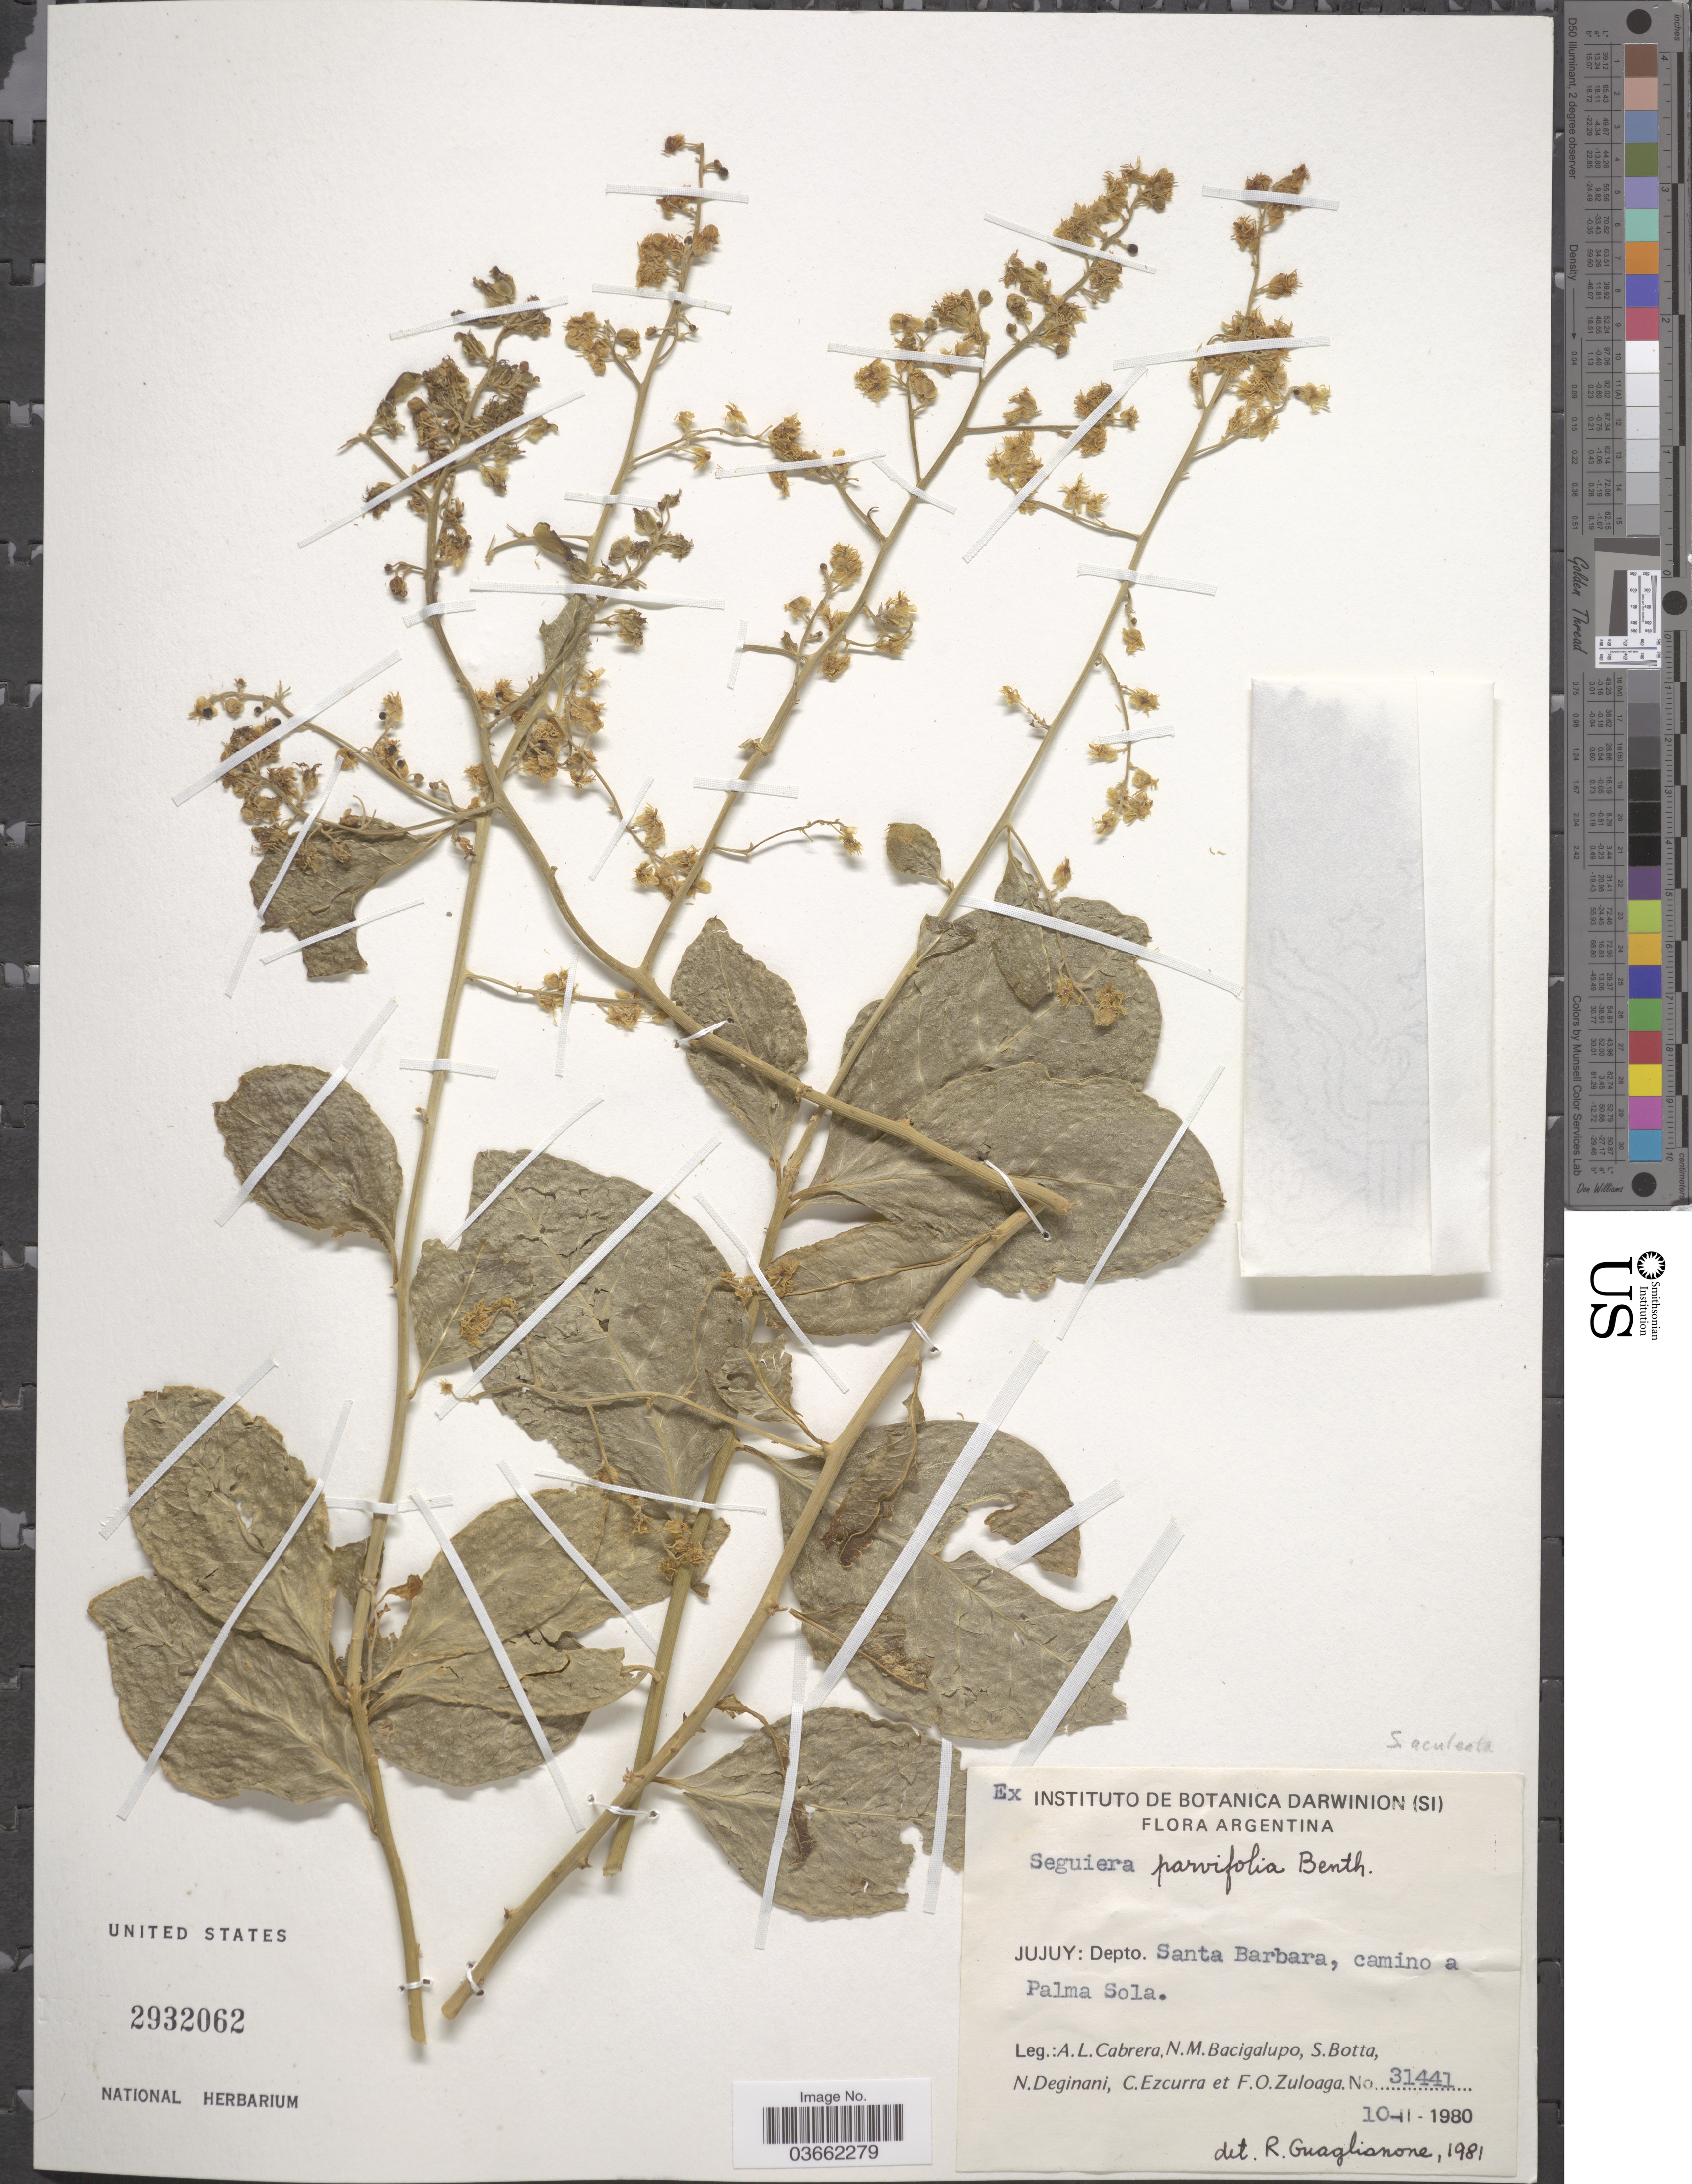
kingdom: Plantae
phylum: Tracheophyta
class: Magnoliopsida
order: Caryophyllales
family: Phytolaccaceae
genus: Seguieria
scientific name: Seguieria aculeata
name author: Jacq.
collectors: A. L. Cabrera, N. M. Bacigalupo, S. Botta, N. Deginani & et al.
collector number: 31441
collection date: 1980-11-10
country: Argentina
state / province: Jujuy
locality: Depto. Santa Barbara, camino a Palma Sola.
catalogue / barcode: US 2932062